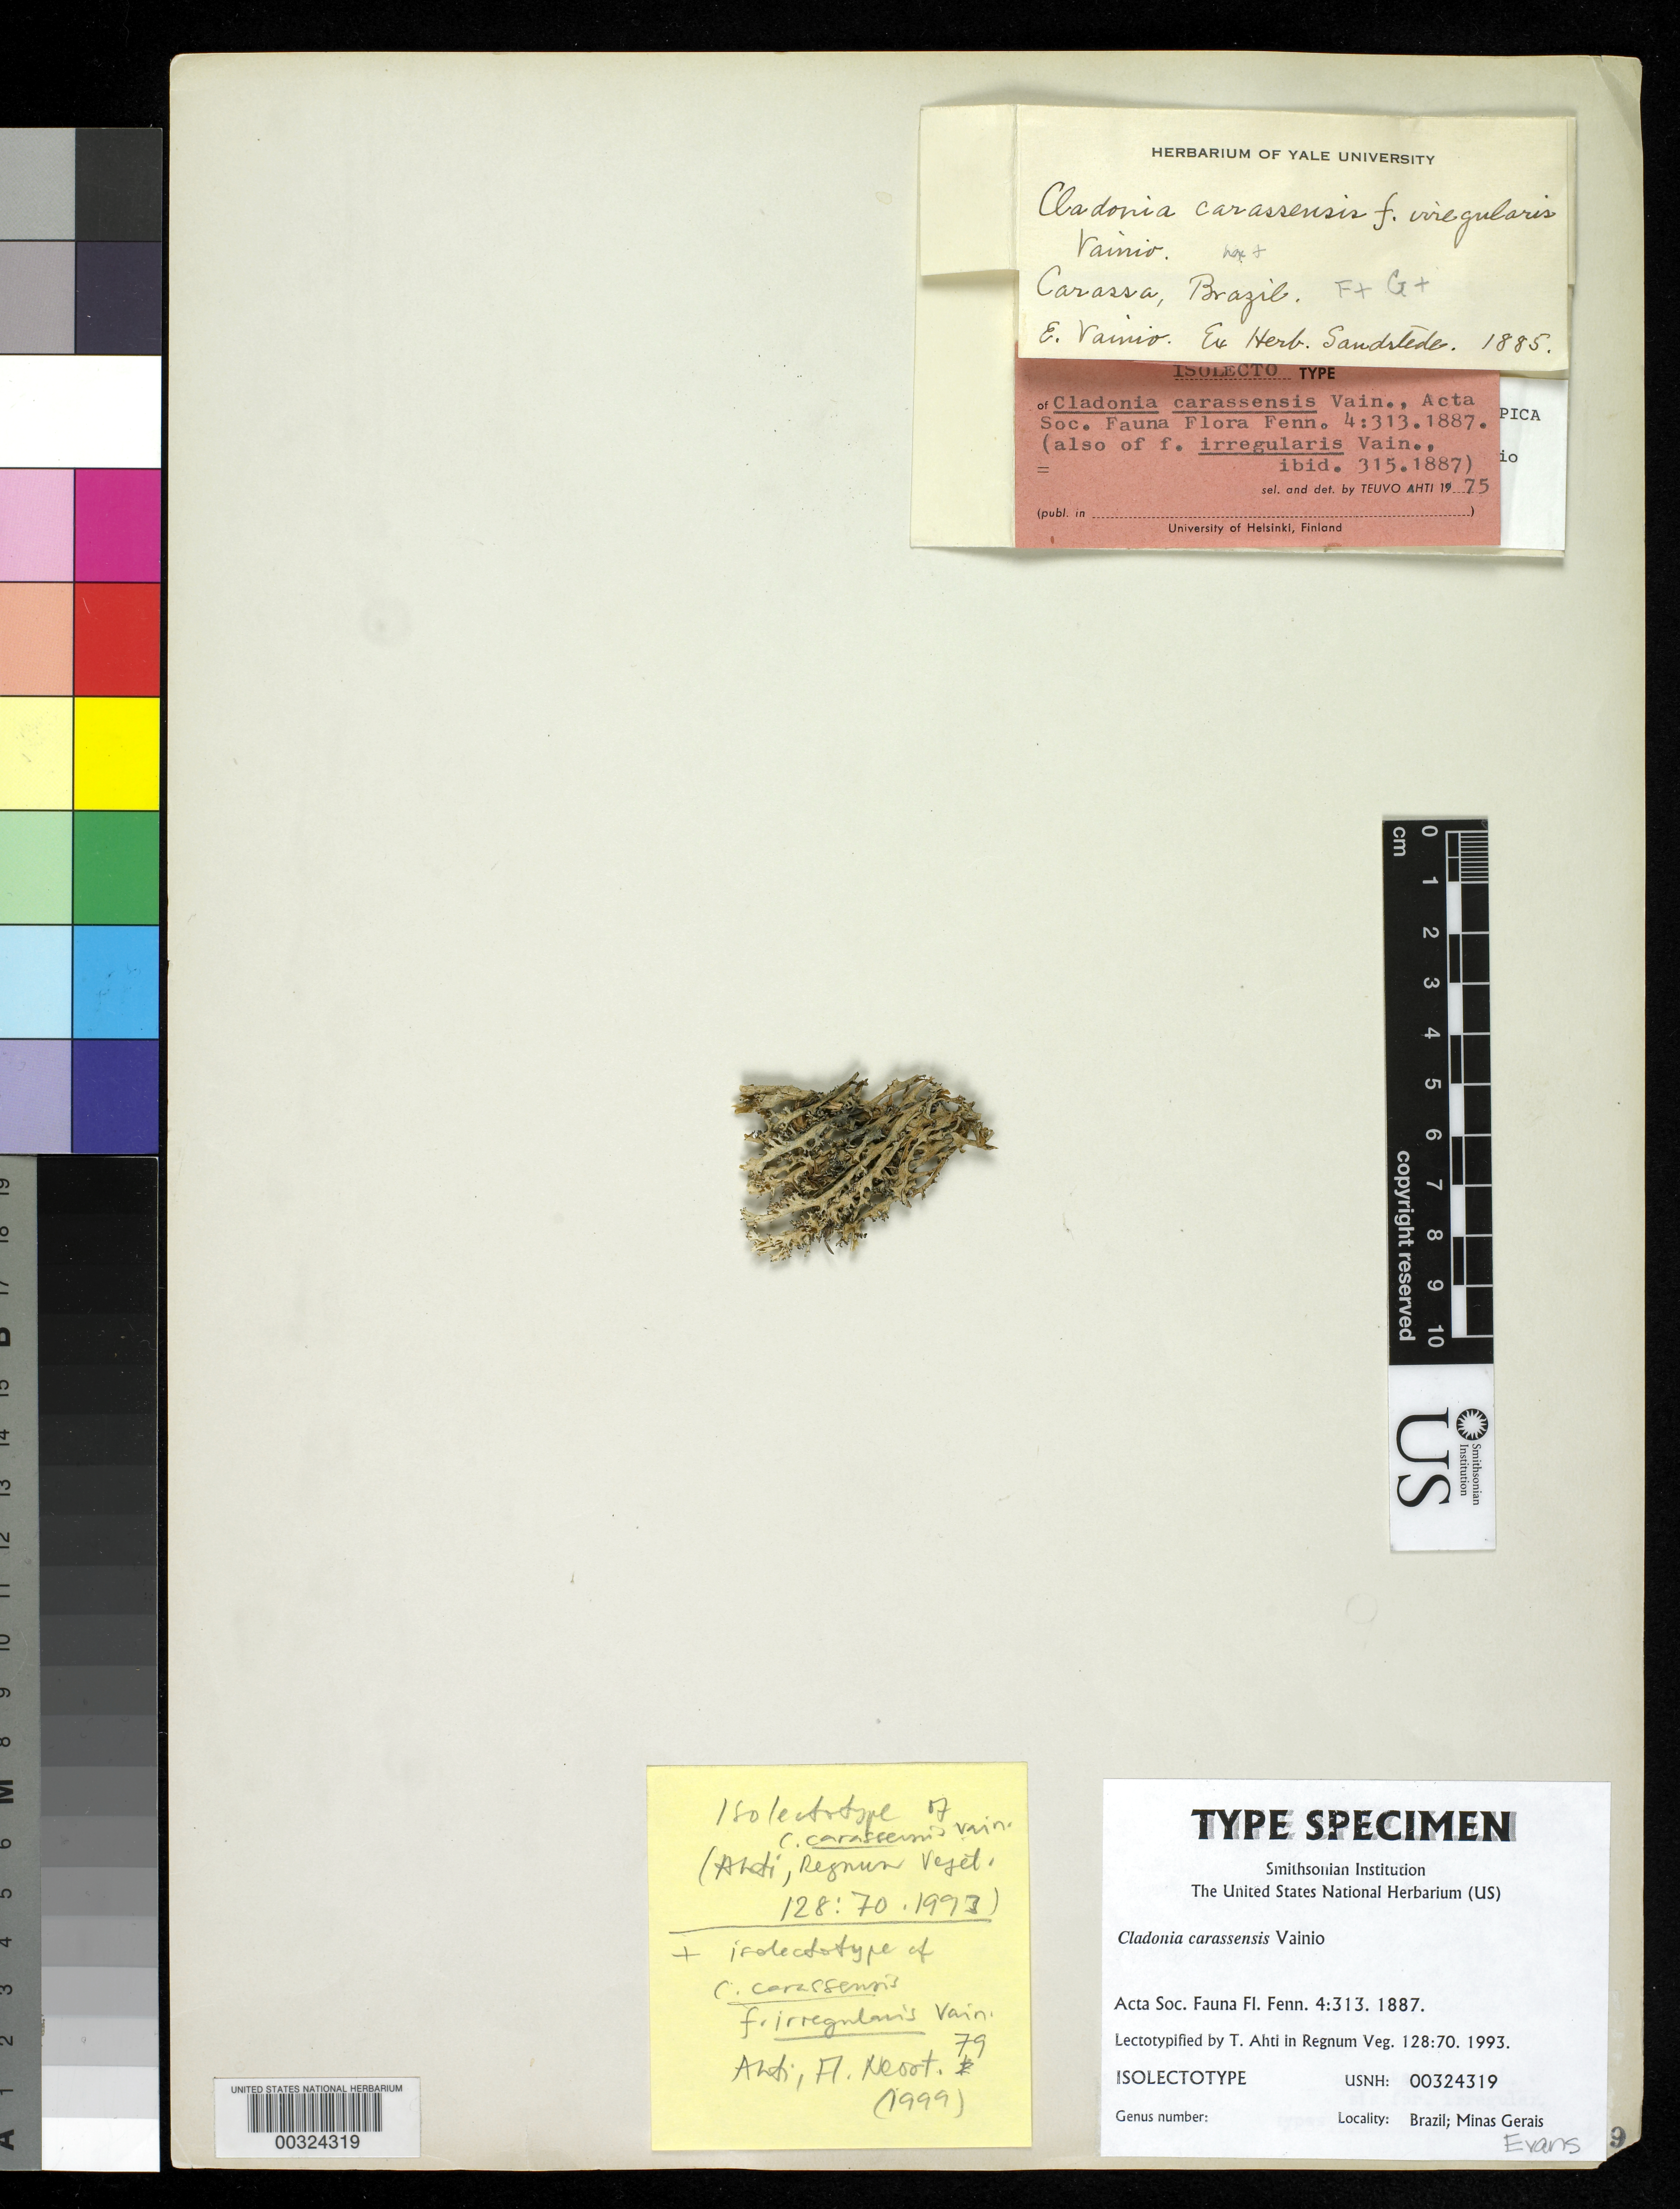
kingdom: Fungi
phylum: Ascomycota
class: Lecanoromycetes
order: Lecanorales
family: Cladoniaceae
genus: Cladonia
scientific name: Cladonia carassensis f. irregularis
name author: Vain.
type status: Isolectotype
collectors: E. Vainio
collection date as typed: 1885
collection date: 1885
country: Brazil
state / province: Minas Gerais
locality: Carassa.